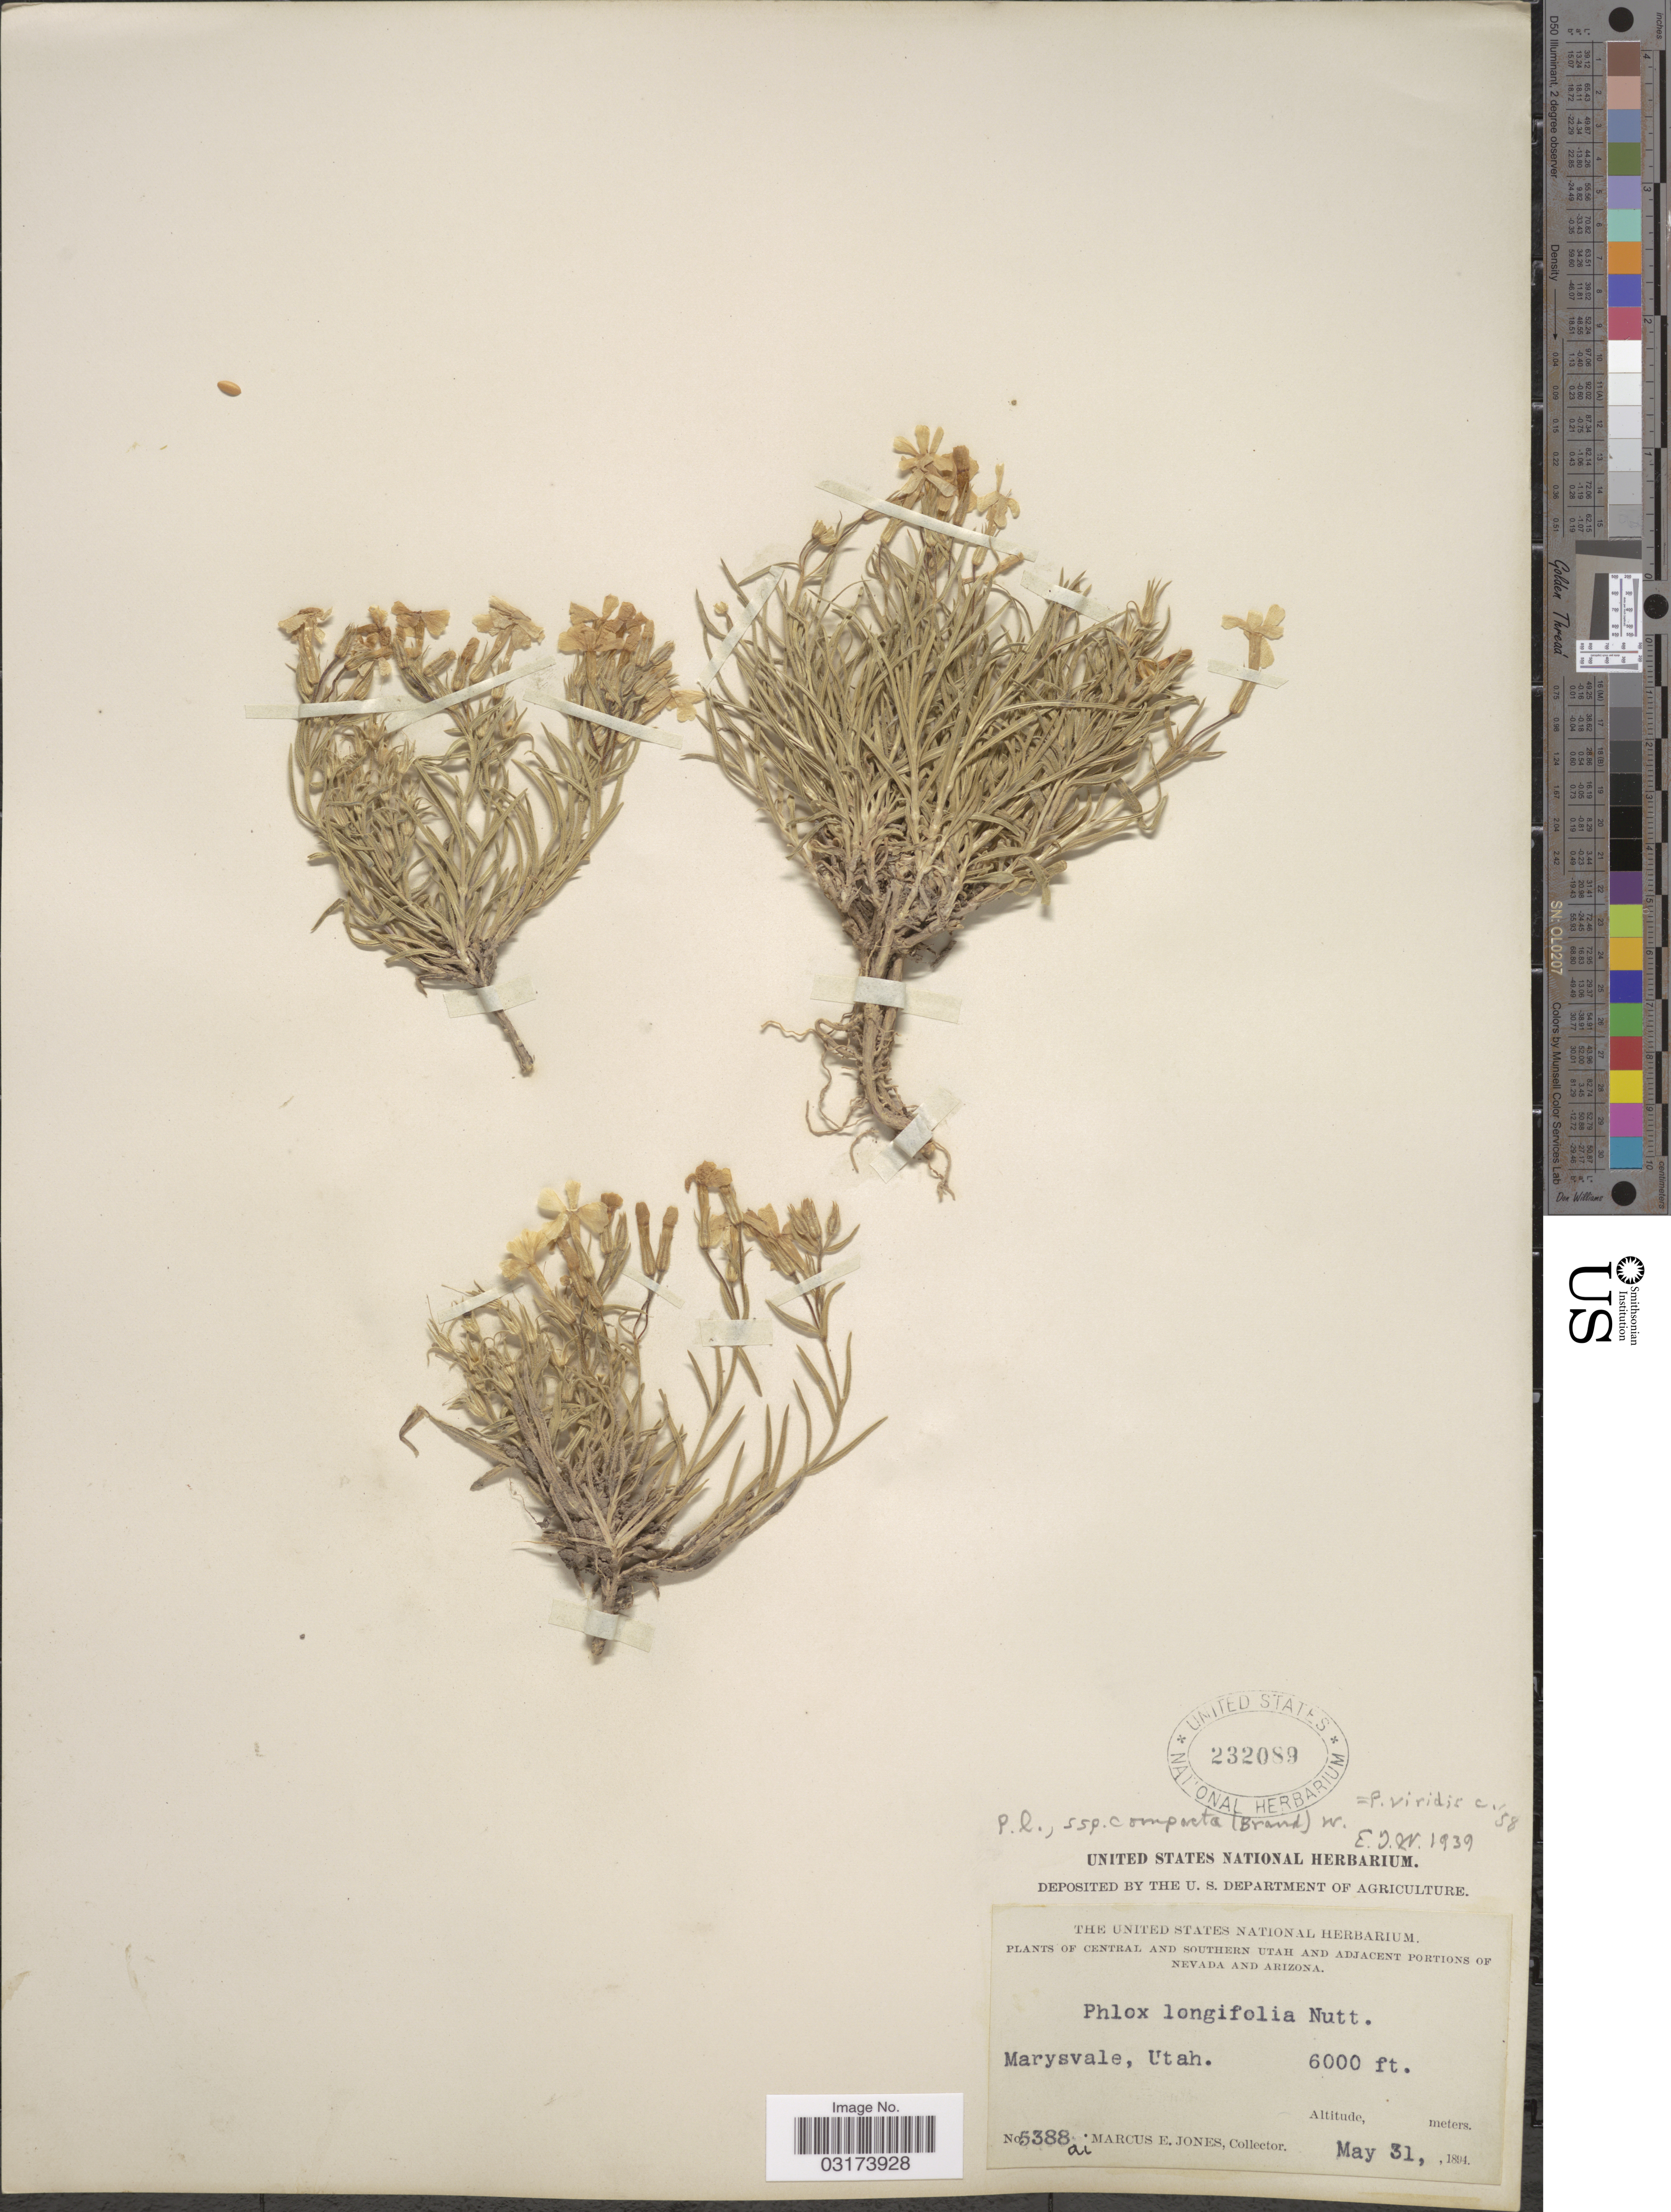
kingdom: Plantae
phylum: Tracheophyta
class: Magnoliopsida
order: Ericales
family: Polemoniaceae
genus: Phlox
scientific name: Phlox longifolia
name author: Nutt.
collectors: M. E. Jones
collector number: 5388ai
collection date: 1894-05-31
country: United States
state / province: Utah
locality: Central and Southern Utah, Marysvale.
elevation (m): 1829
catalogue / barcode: US 232089